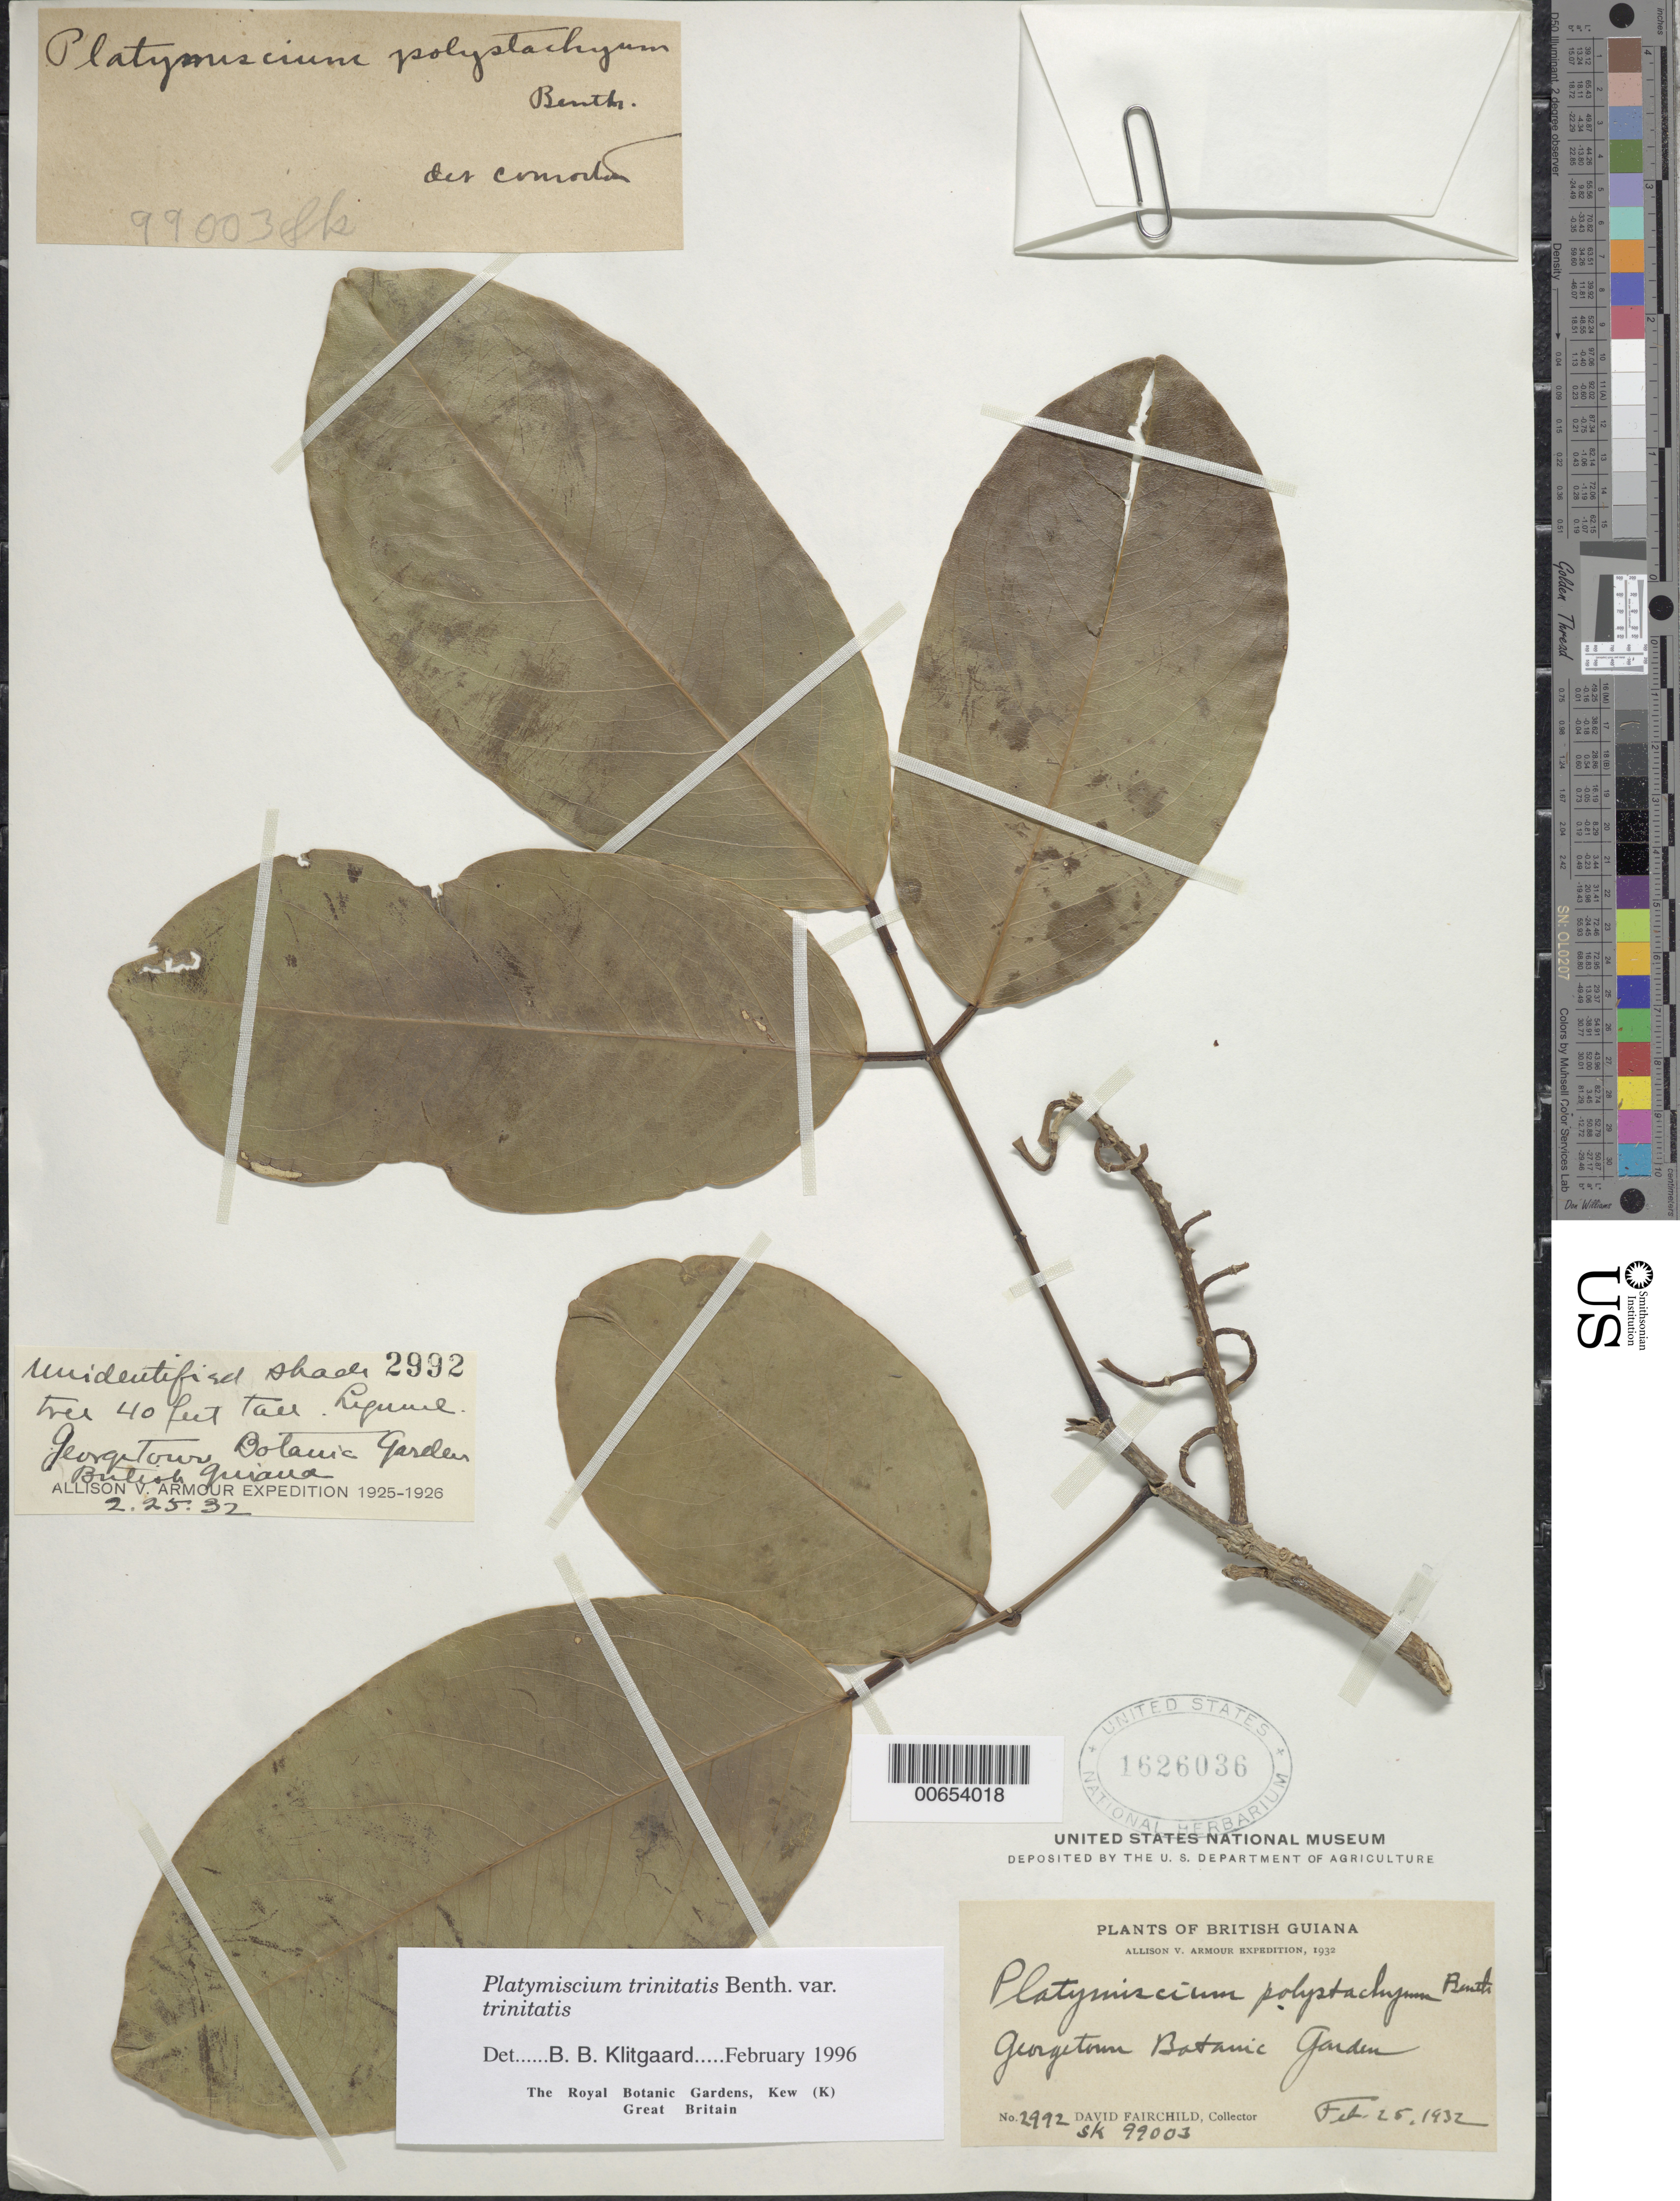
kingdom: Plantae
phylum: Tracheophyta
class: Magnoliopsida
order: Fabales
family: Fabaceae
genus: Platymiscium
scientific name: Platymiscium trinitatis var. trinitatis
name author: Benth.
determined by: Klitgaard, B. B.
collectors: D. G. Fairchild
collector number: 2992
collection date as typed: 25-Feb-32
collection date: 1932-02-25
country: Guyana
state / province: Demerara-Mahaica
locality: Georgetown, Botanic Gardens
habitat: Garden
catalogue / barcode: US 1626036